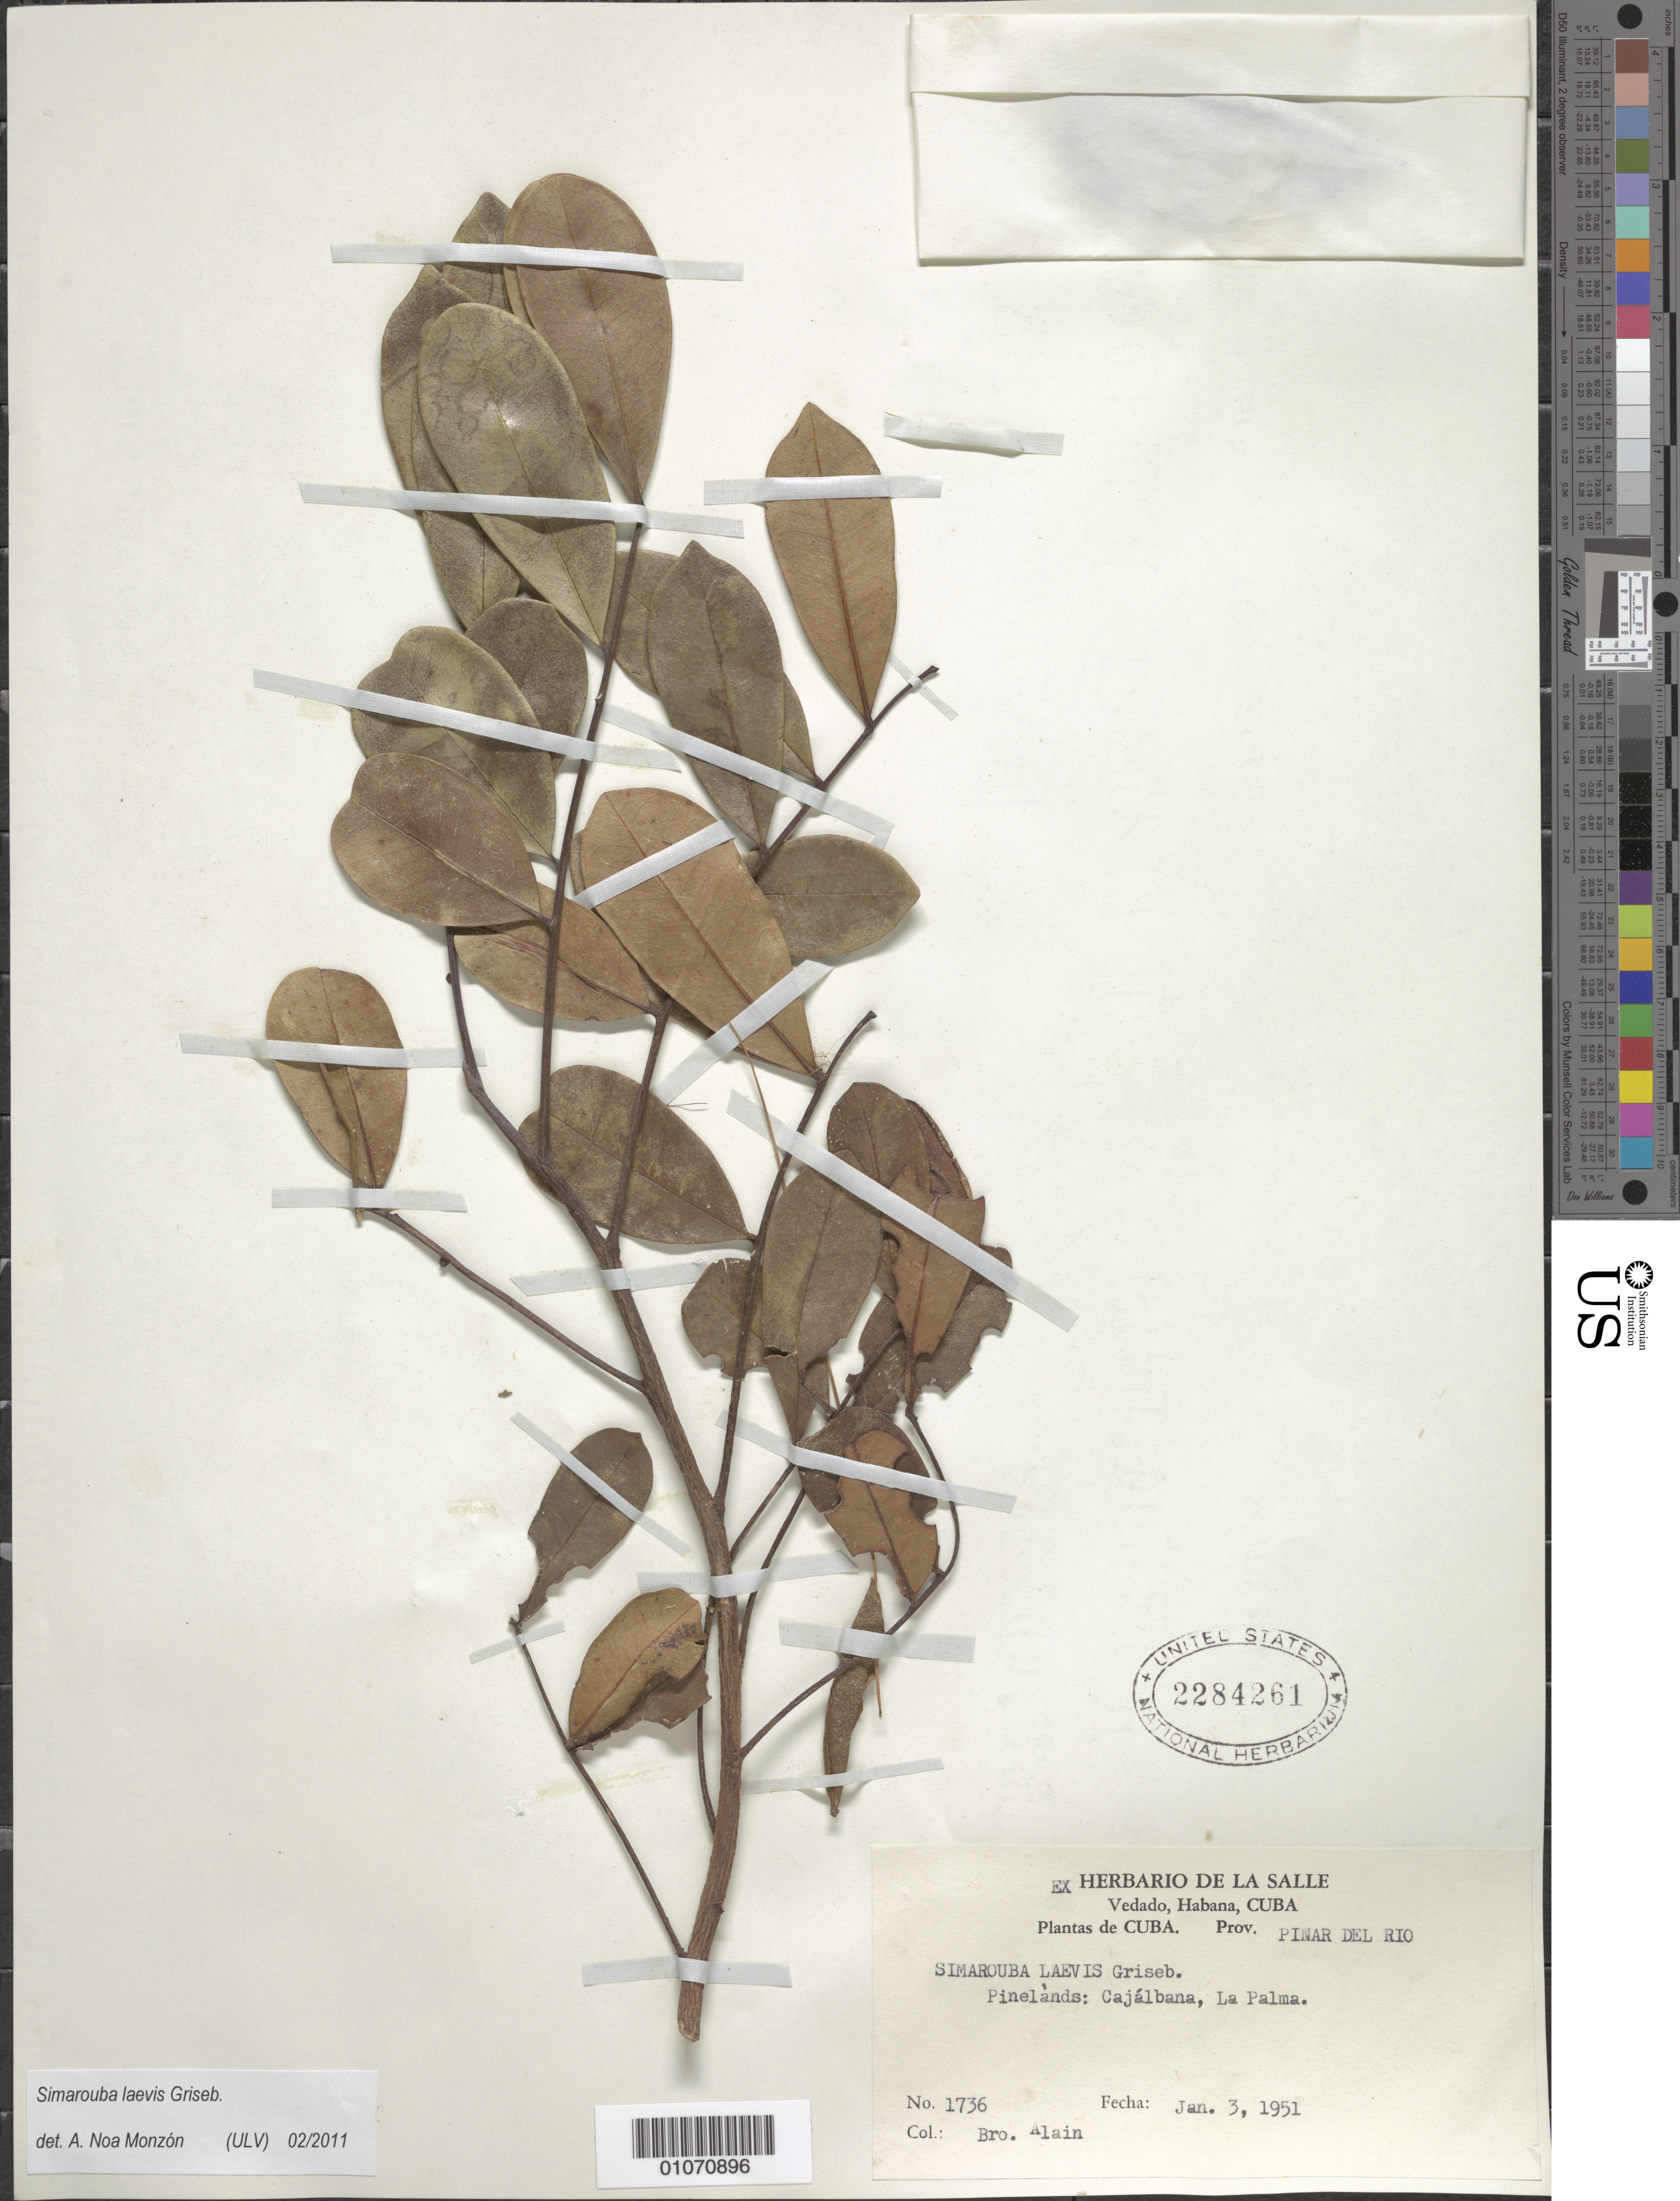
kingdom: Plantae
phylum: Tracheophyta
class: Magnoliopsida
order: Sapindales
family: Simaroubaceae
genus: Simarouba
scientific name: Simarouba laevis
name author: Griseb.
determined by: Noa Monzón, A.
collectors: A. H. Liogier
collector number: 1736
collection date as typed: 03 Jan 1951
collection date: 1951-01-03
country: Cuba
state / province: Pinar del Río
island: Cuba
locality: Cajálbana, La Palma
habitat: Pinelands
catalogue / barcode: US 2284261